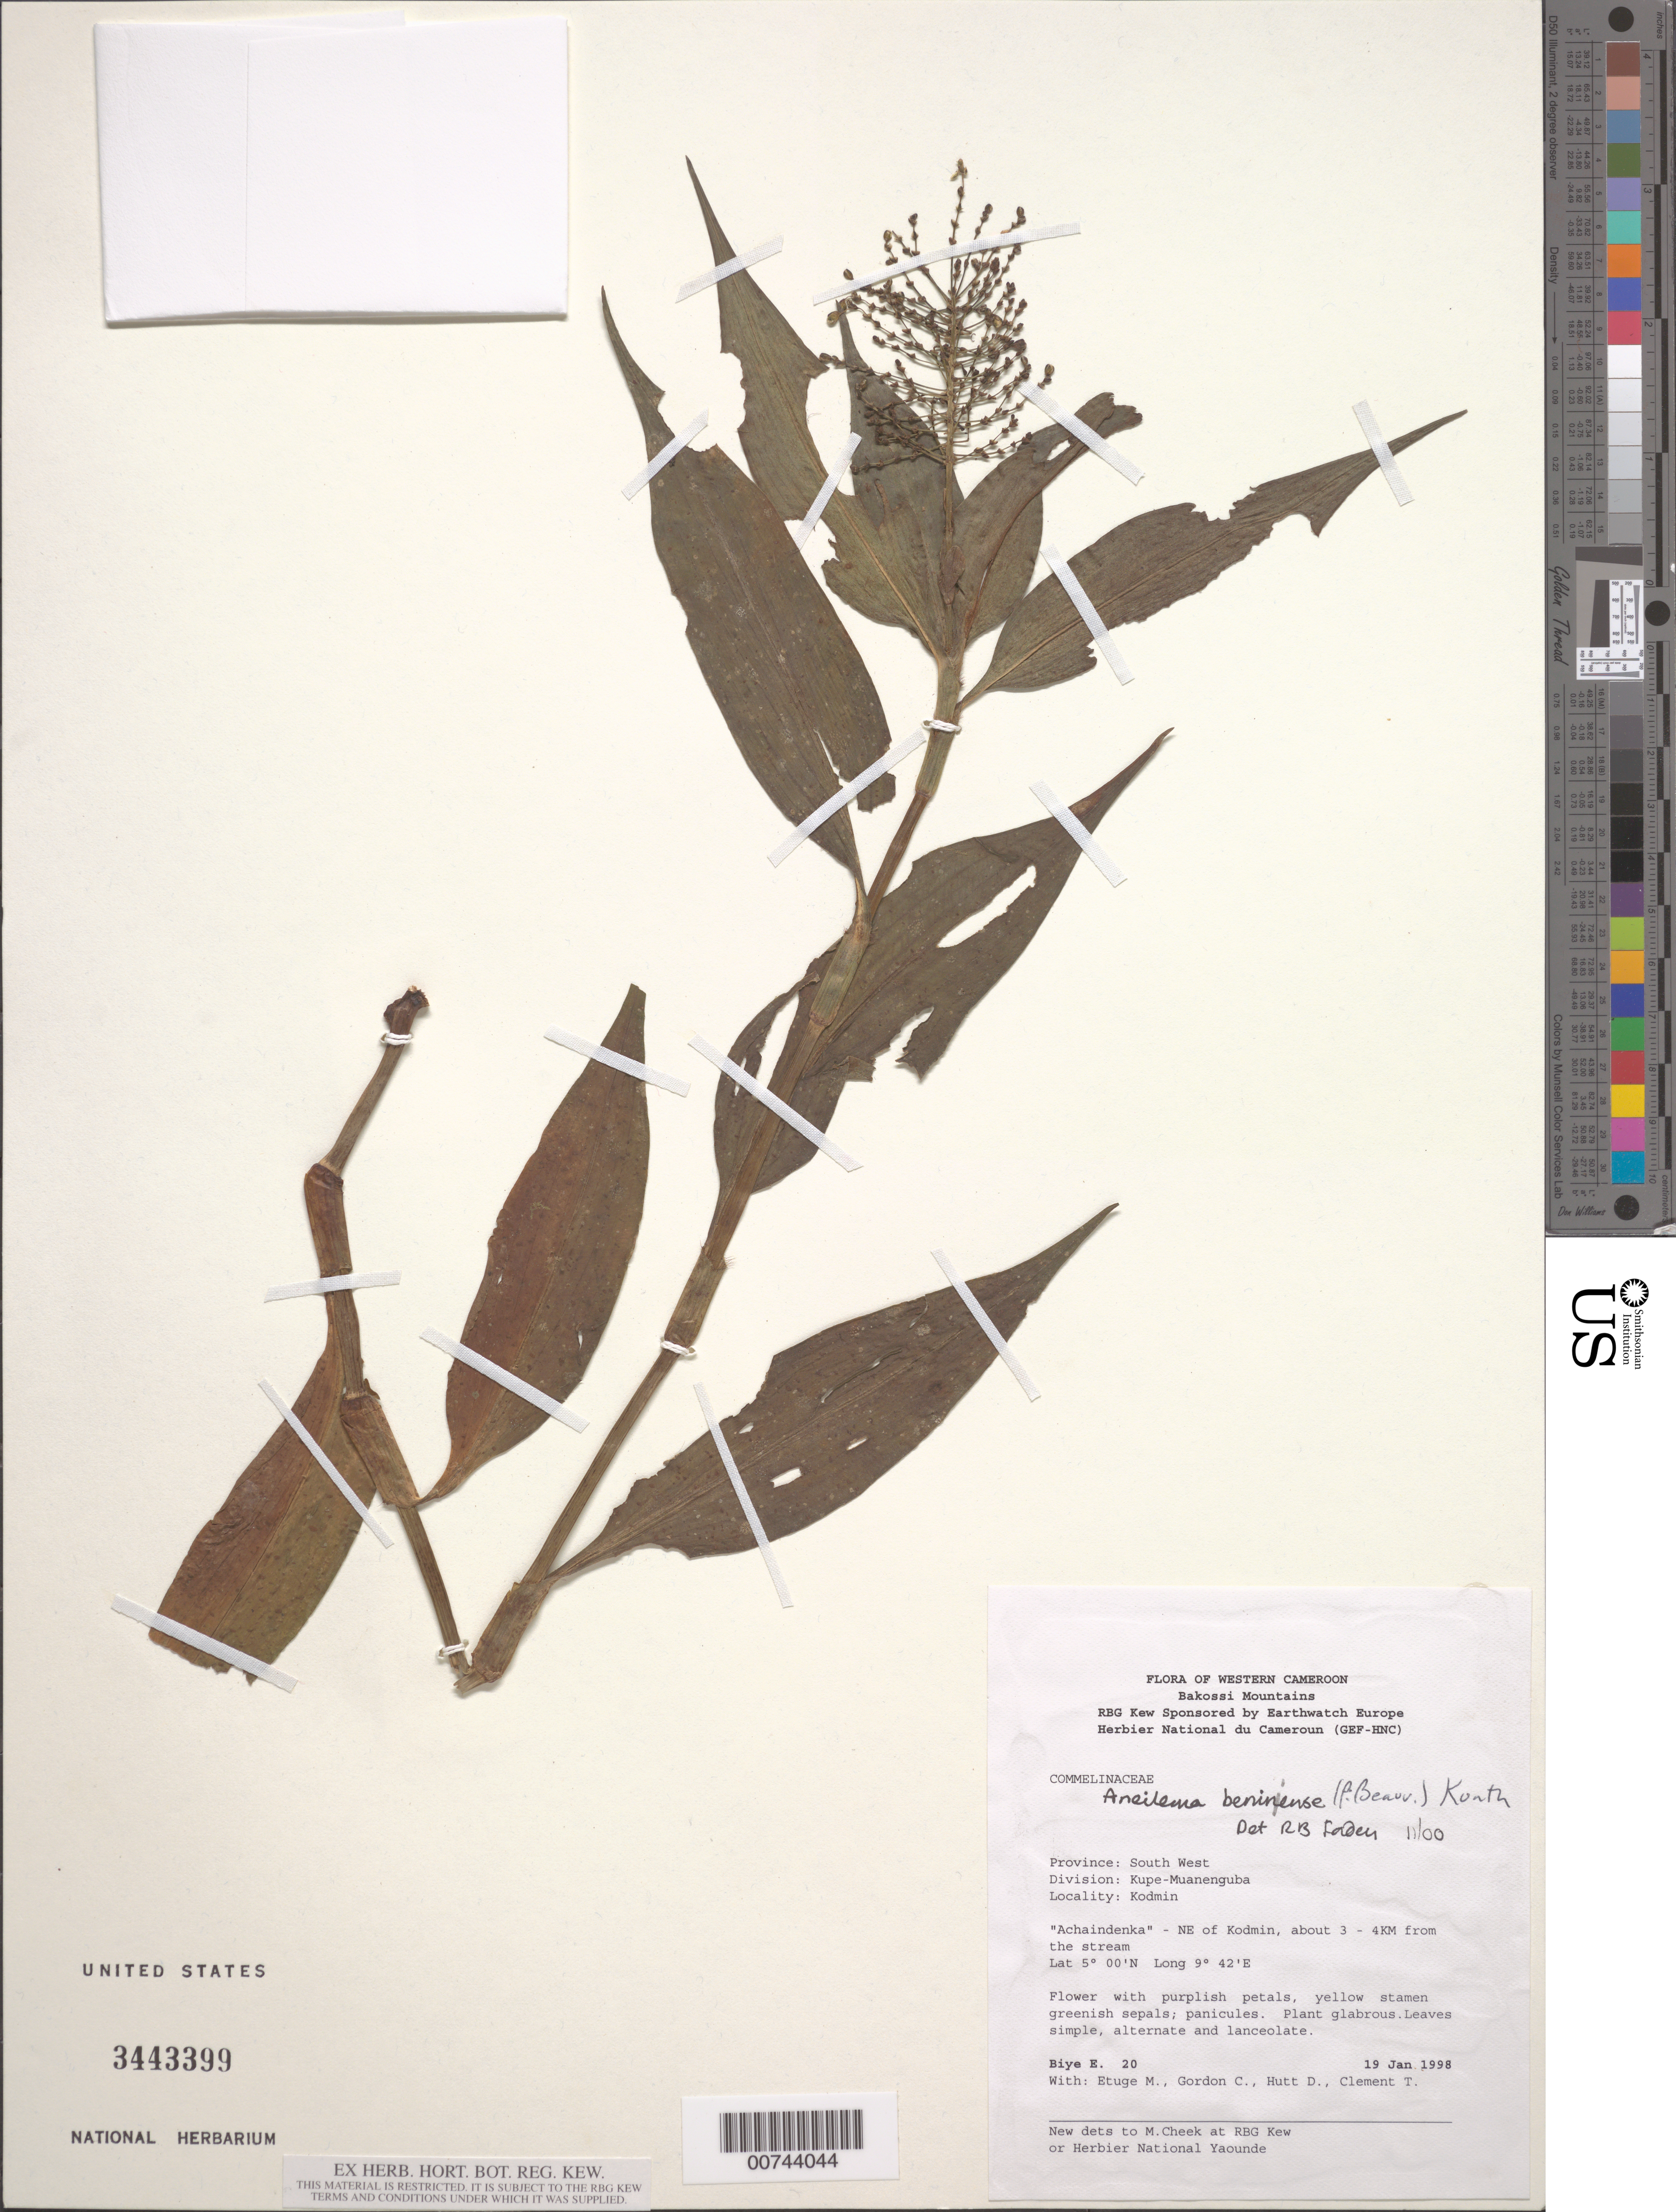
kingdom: Plantae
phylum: Tracheophyta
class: Liliopsida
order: Commelinales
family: Commelinaceae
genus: Aneilema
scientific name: Aneilema beniniense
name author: (P. Beauv.) Kunth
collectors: E. Biye, M. Etuge, C. Gordon, D. Hutt & T. Clement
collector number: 20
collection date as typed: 19 Jan 1998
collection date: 1998-01-19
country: Cameroon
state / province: Sud-Ouest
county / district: Kupe-Muanenguba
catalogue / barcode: US 3443399